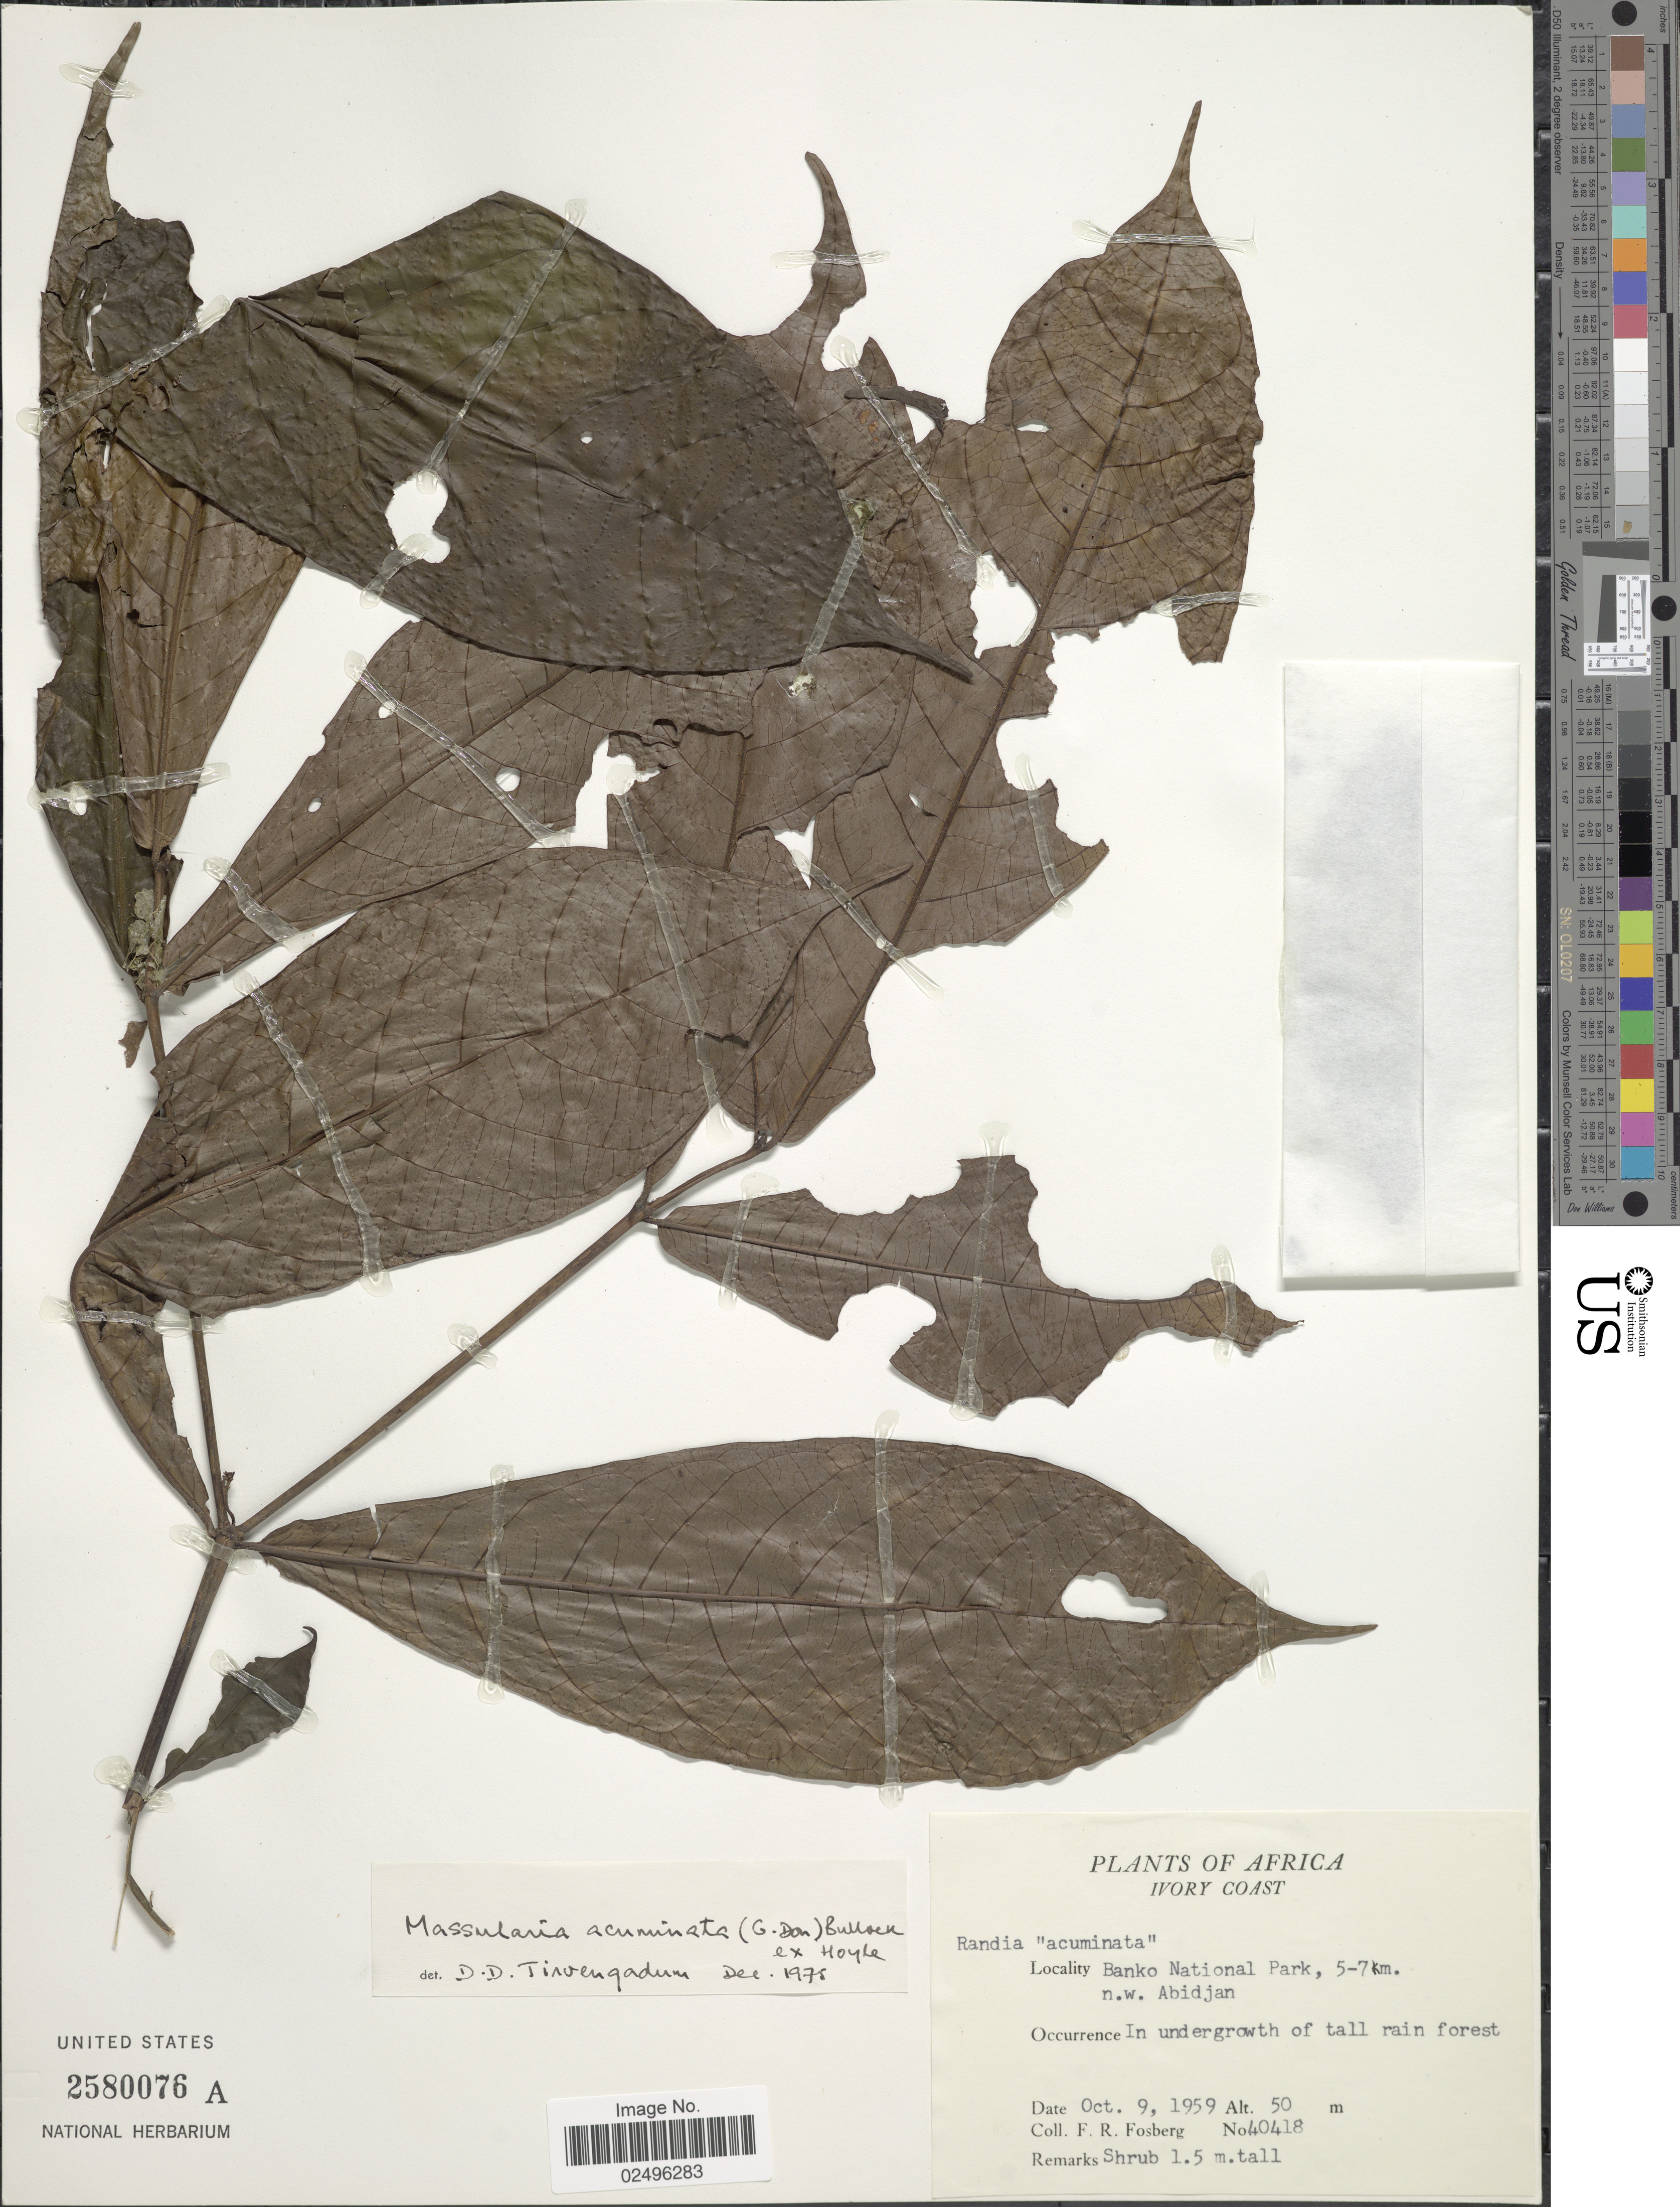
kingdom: Plantae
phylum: Tracheophyta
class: Magnoliopsida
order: Gentianales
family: Rubiaceae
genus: Massularia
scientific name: Massularia acuminata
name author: (G. Don) Bullock ex Hoyle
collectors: F. R. Fosberg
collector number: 40418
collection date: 1959-10-09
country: Ivory Coast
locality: Banko National Park, 5-7 km n.w. of Abidjan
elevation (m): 50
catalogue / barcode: US 2580076A